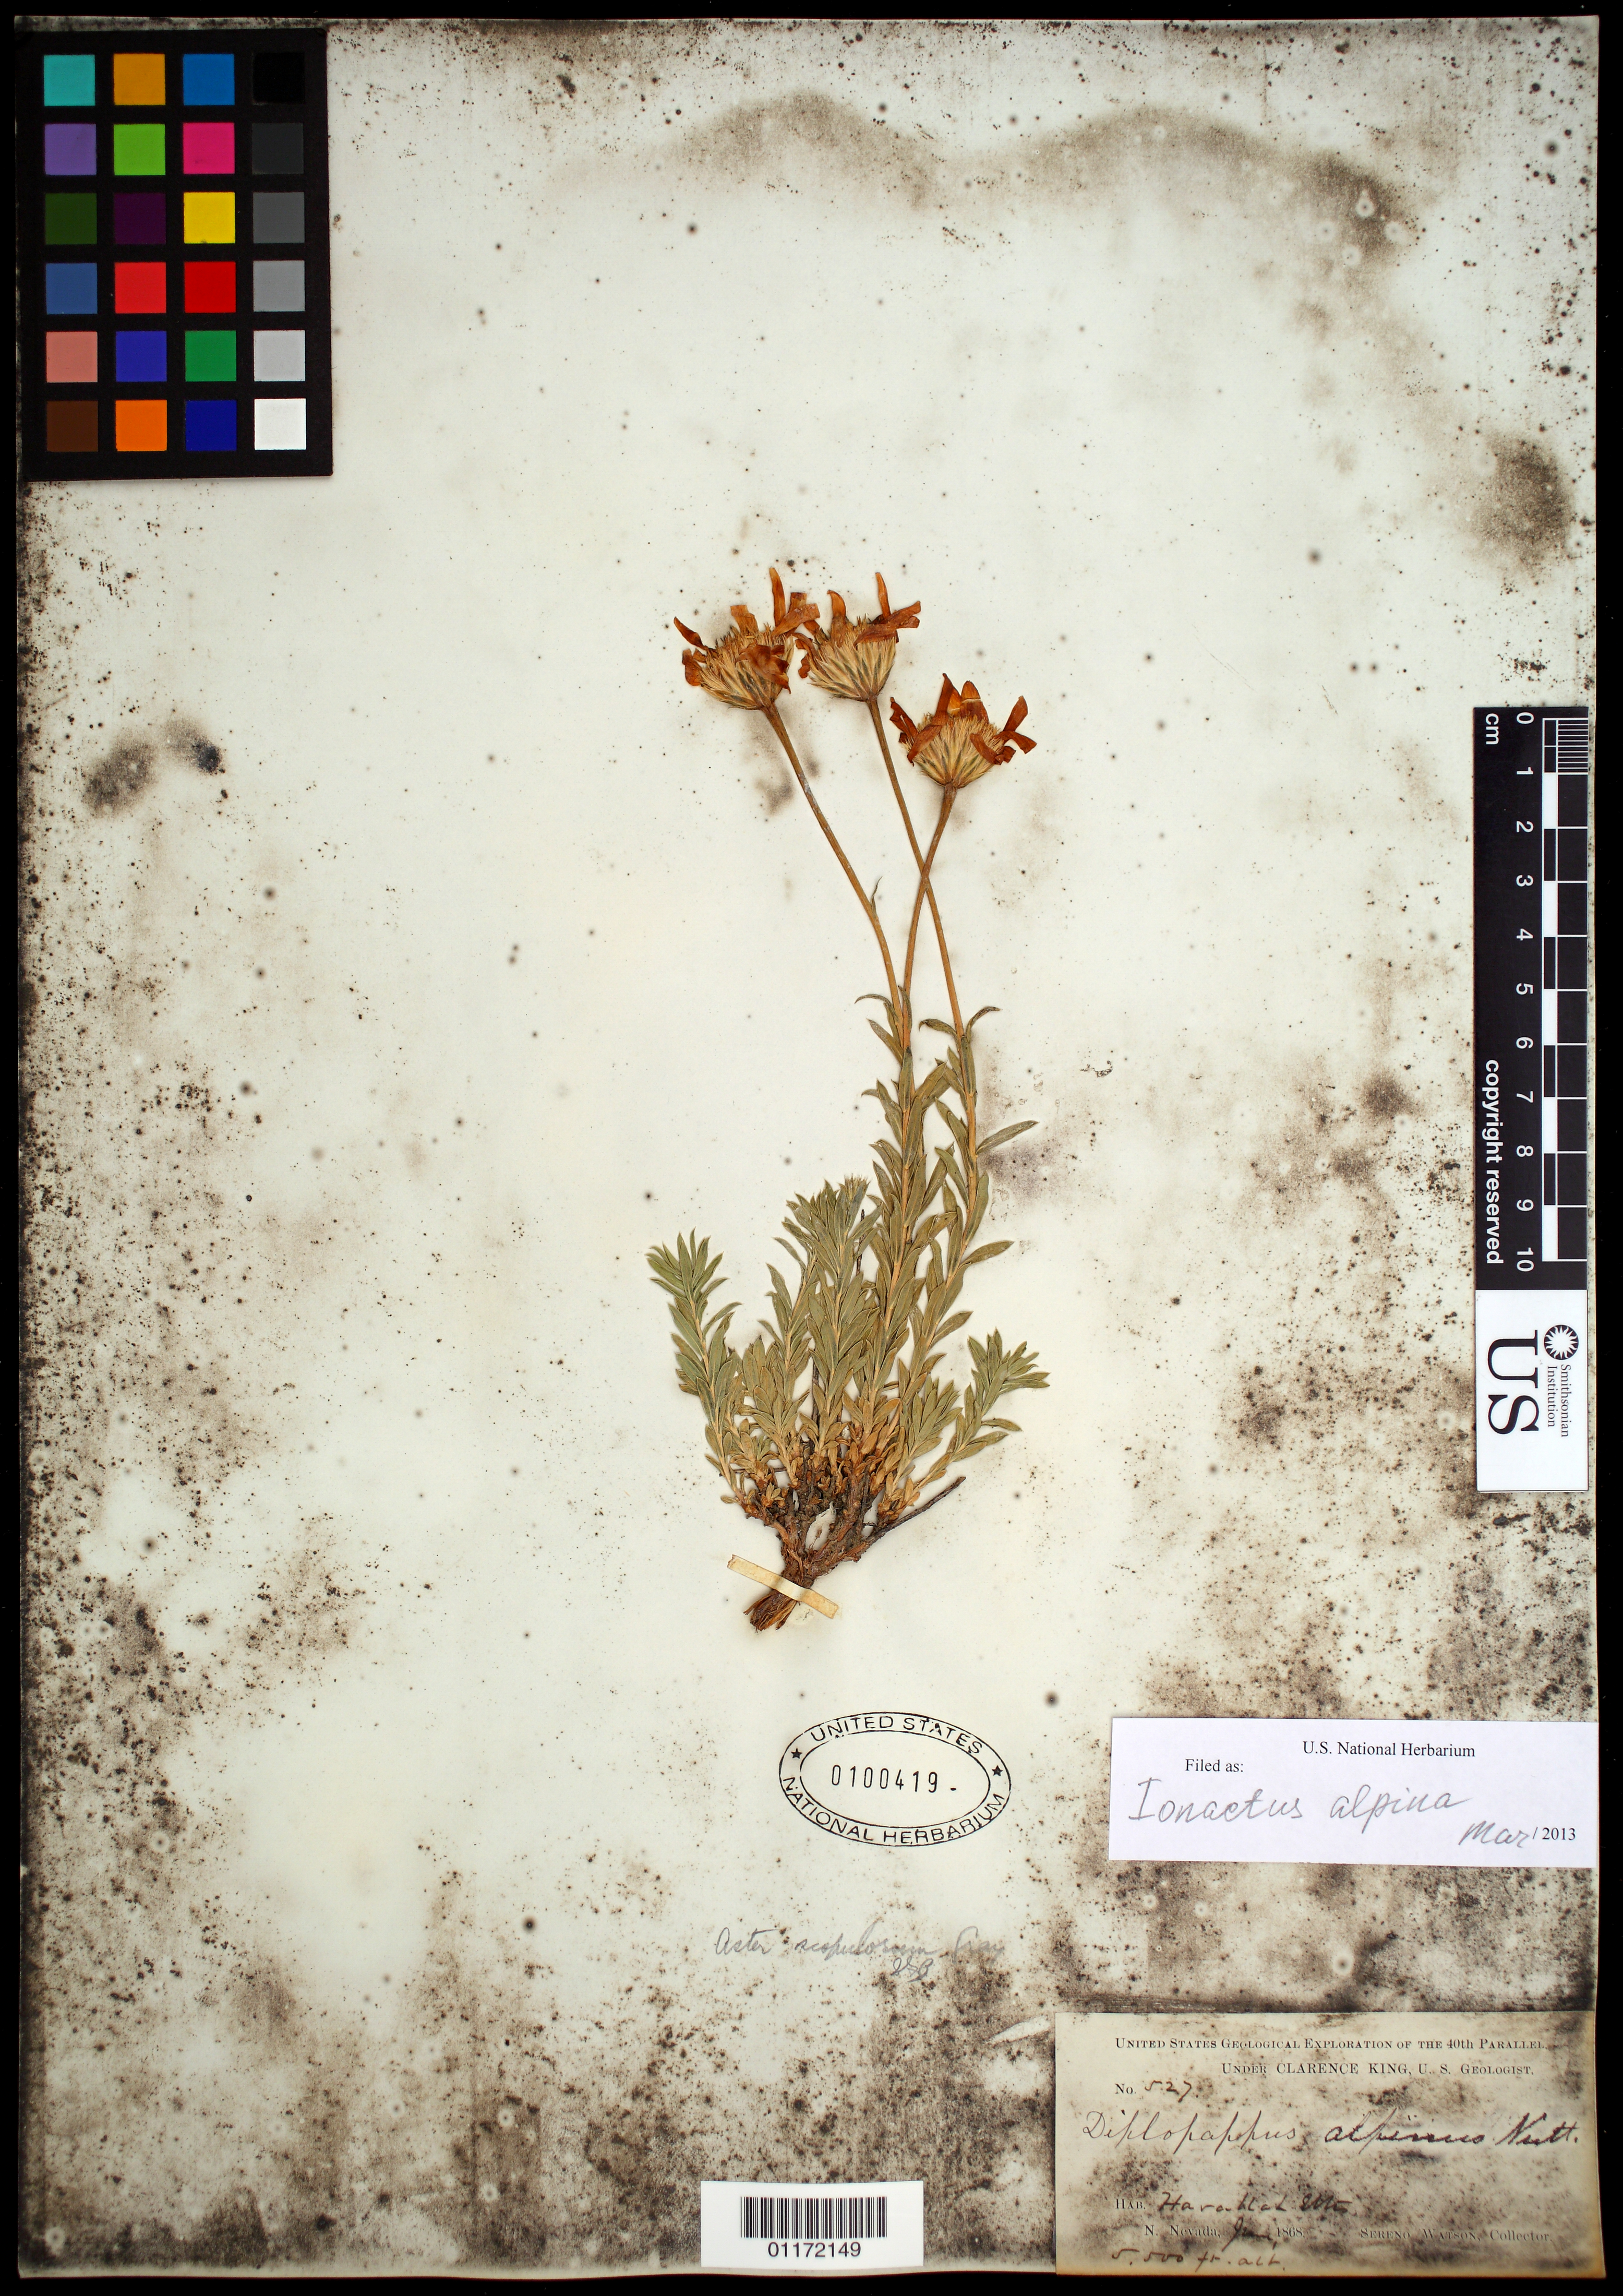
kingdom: Plantae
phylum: Tracheophyta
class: Magnoliopsida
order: Asterales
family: Asteraceae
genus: Ionactis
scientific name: Ionactis alpina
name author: (Nutt.) Greene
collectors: S. Watson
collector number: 527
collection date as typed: Jun 1868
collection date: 1868-06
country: United States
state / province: Nevada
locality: Havallah Mts.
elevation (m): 1676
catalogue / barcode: US 100419